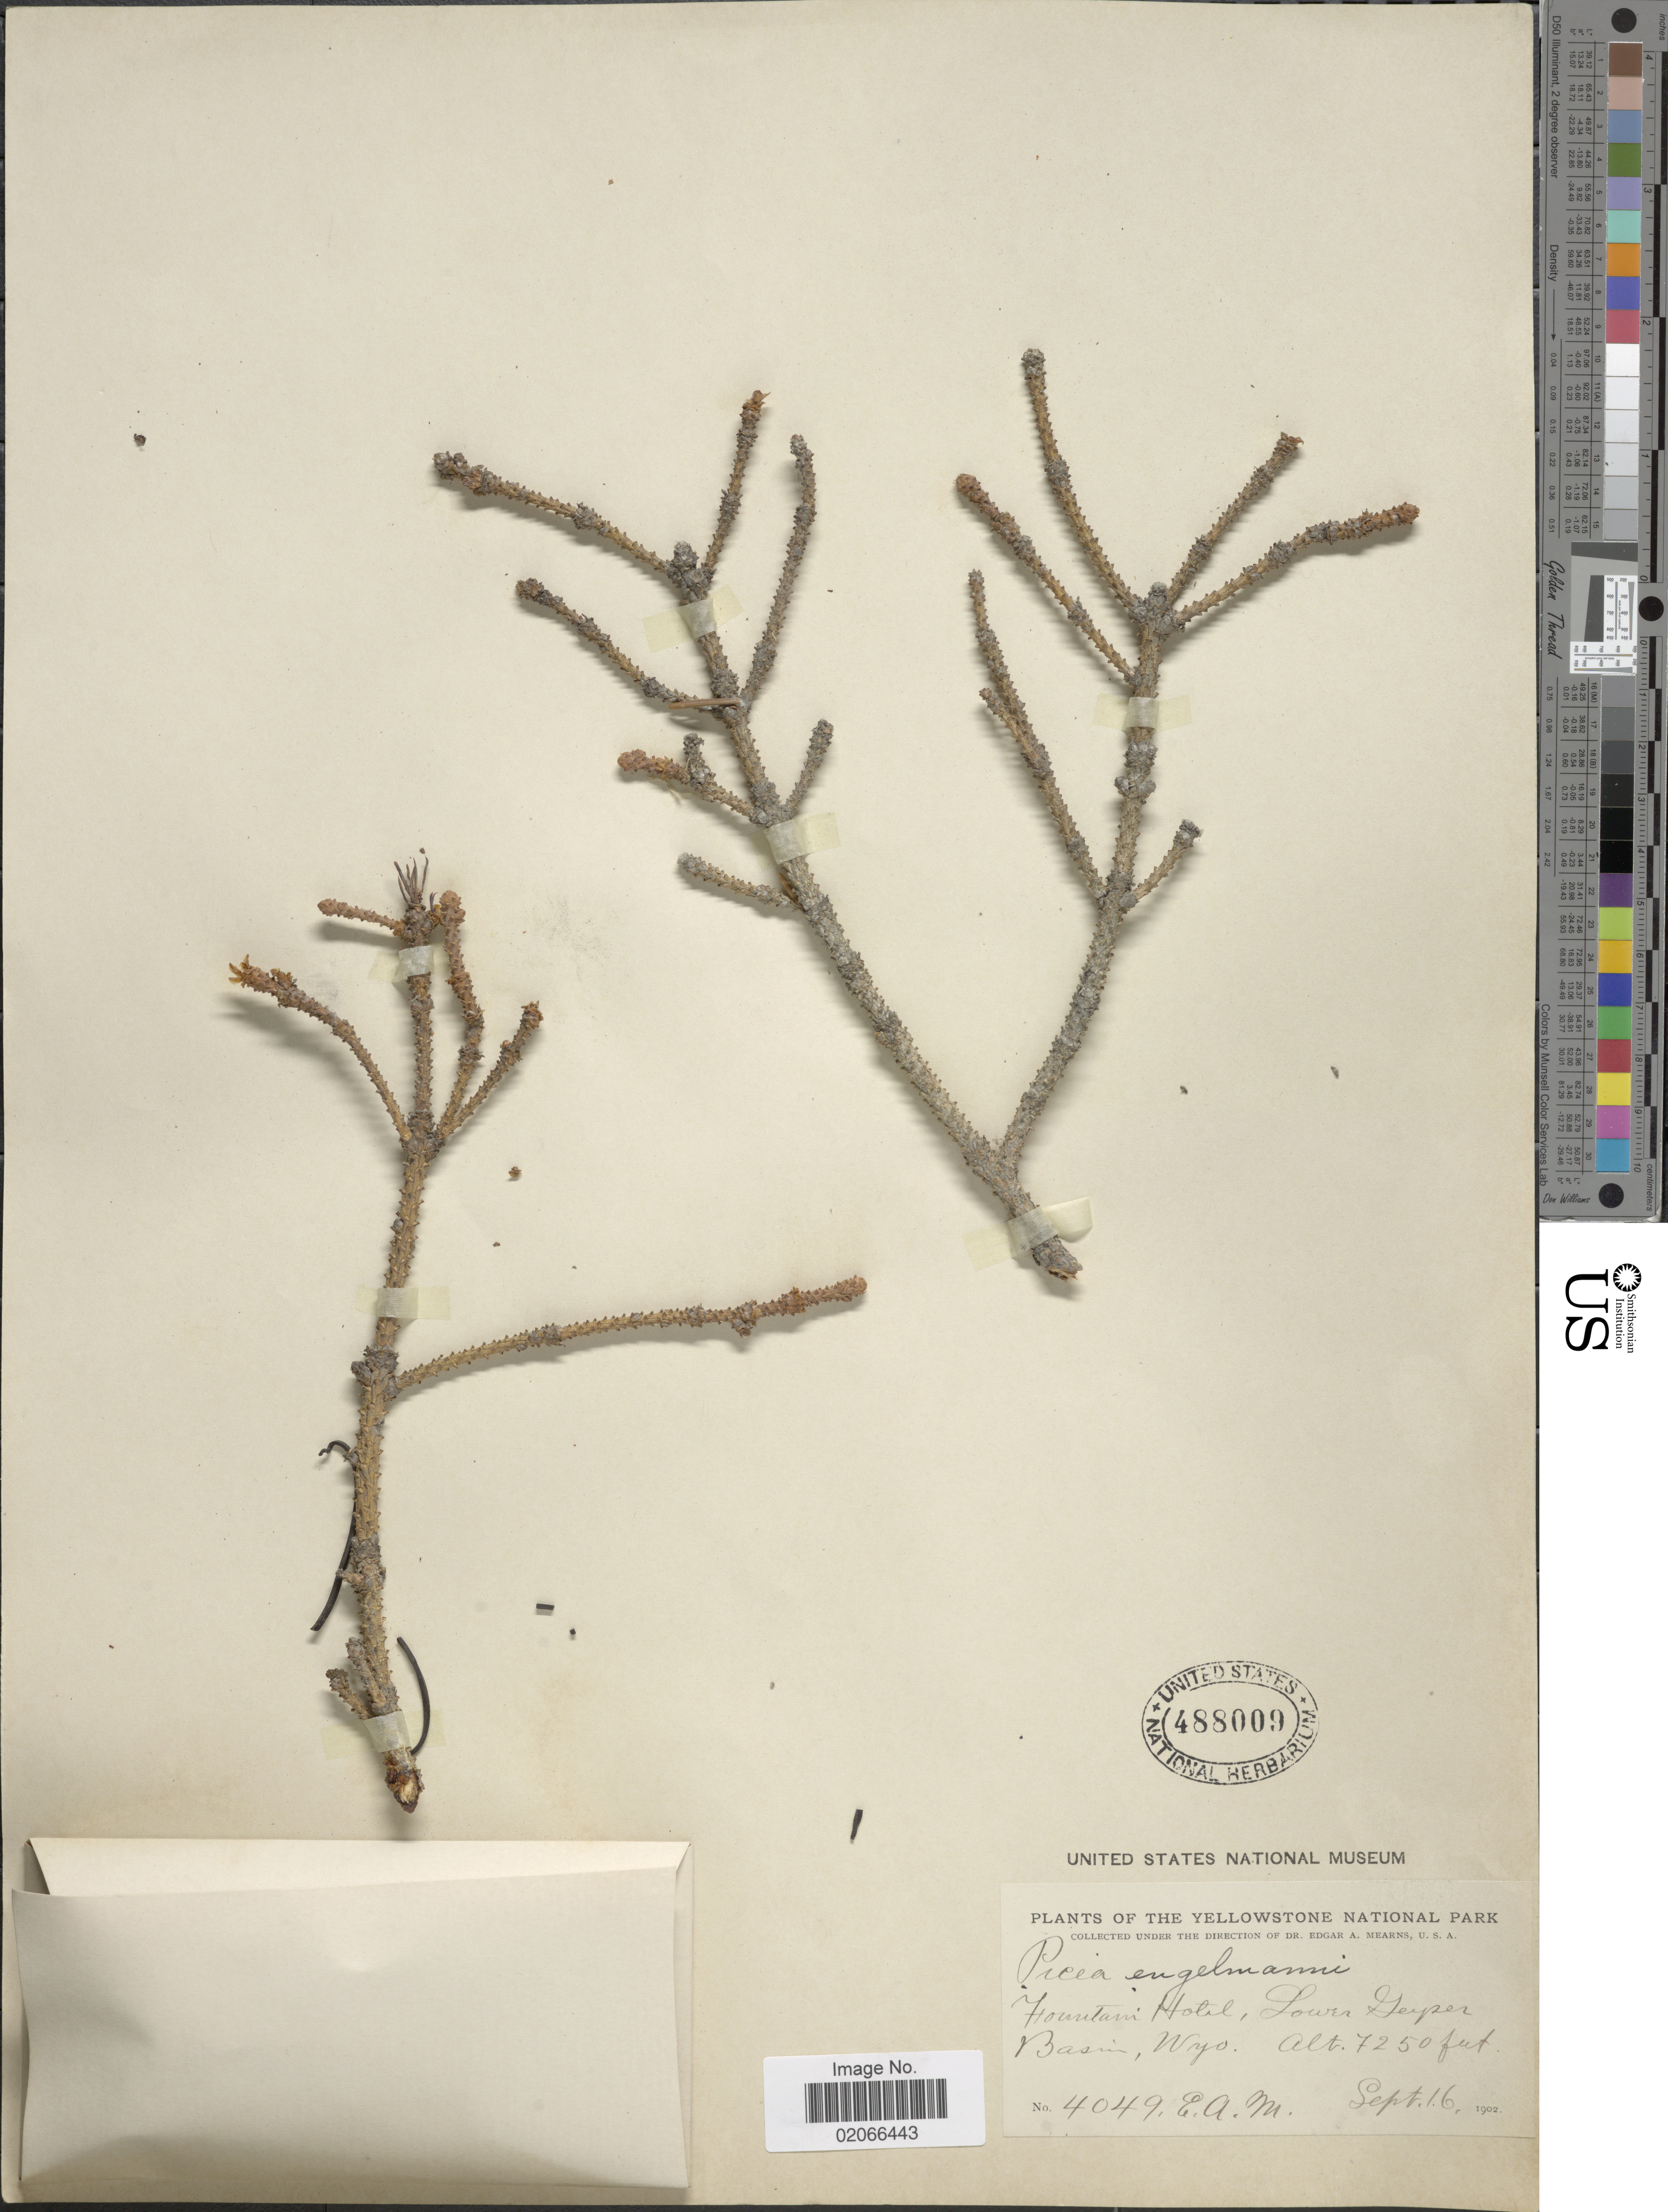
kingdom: Plantae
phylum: Tracheophyta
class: Pinopsida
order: Pinales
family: Pinaceae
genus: Picea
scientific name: Picea engelmannii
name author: Parry ex Engelm.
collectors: E. A. Mearns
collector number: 4049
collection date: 1902-09-16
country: United States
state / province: Wyoming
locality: Yellowstone National Park, Fountain Hotel, Lower Geyser Basin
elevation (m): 2210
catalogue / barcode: US 488009